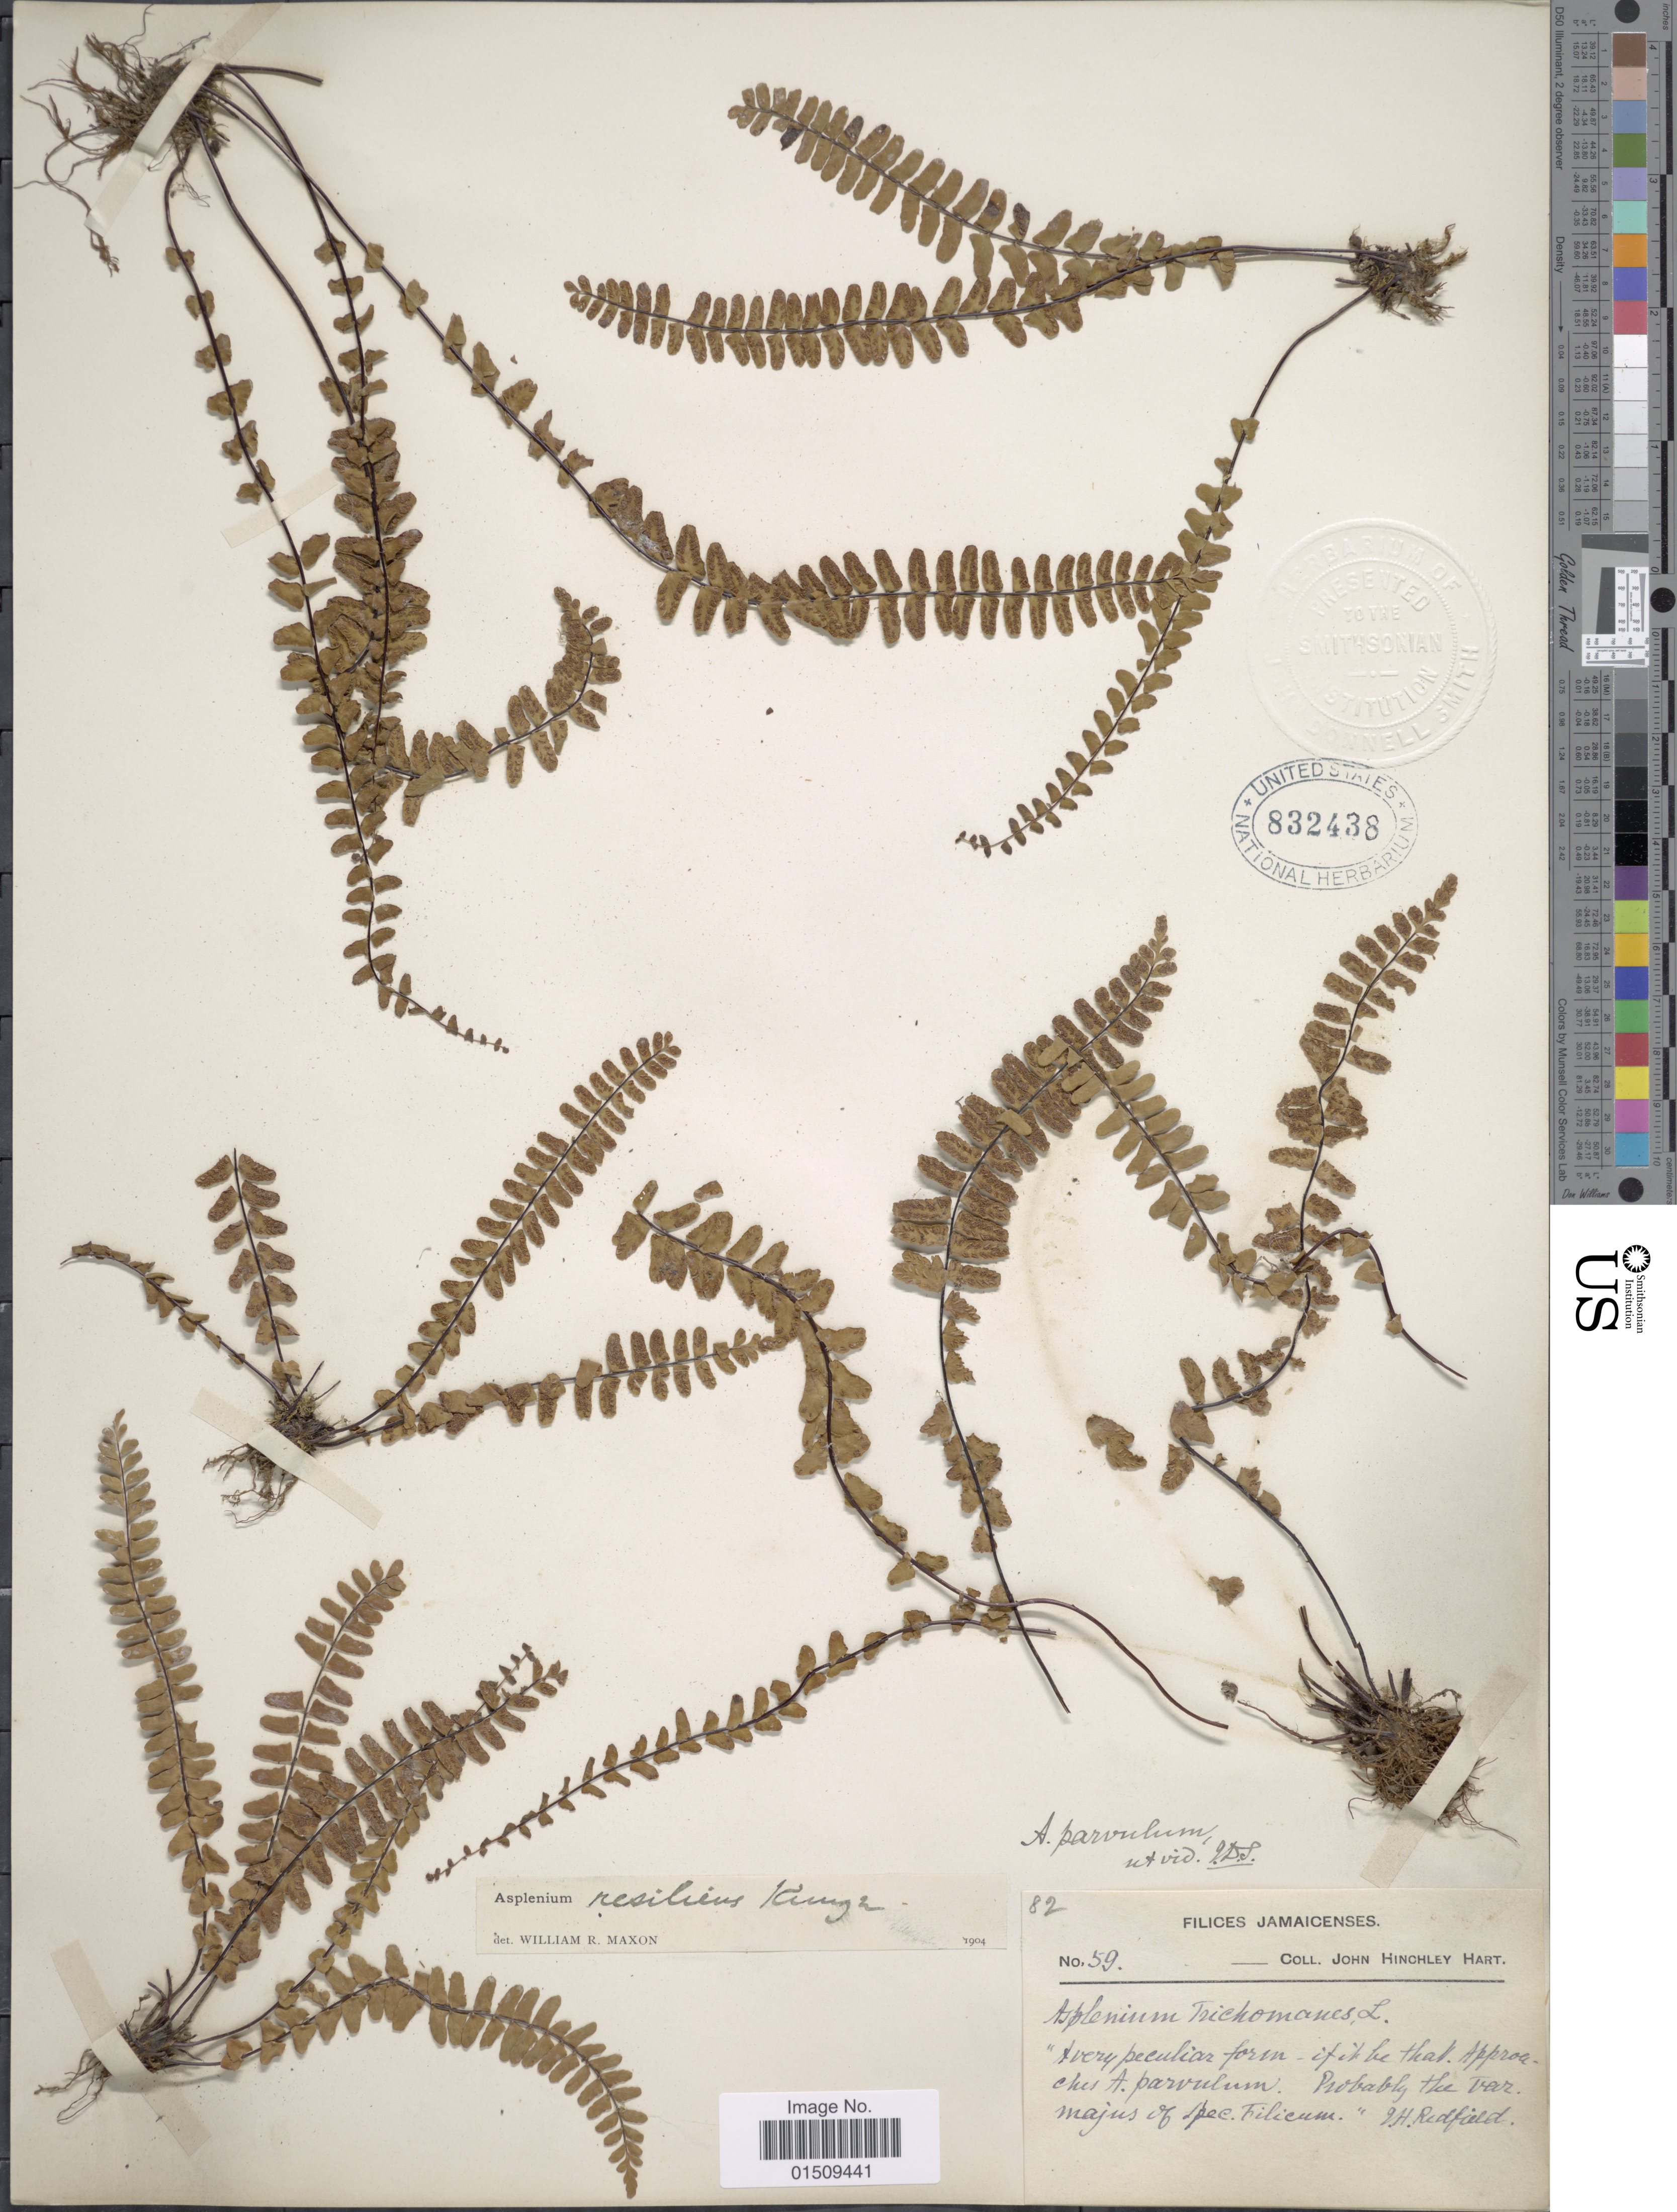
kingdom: Plantae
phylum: Tracheophyta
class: Polypodiopsida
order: Polypodiales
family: Aspleniaceae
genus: Asplenium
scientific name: Asplenium resiliens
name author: Kunze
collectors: J. H. Hart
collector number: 59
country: Jamaica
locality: Jamaicenses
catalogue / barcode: US 832438